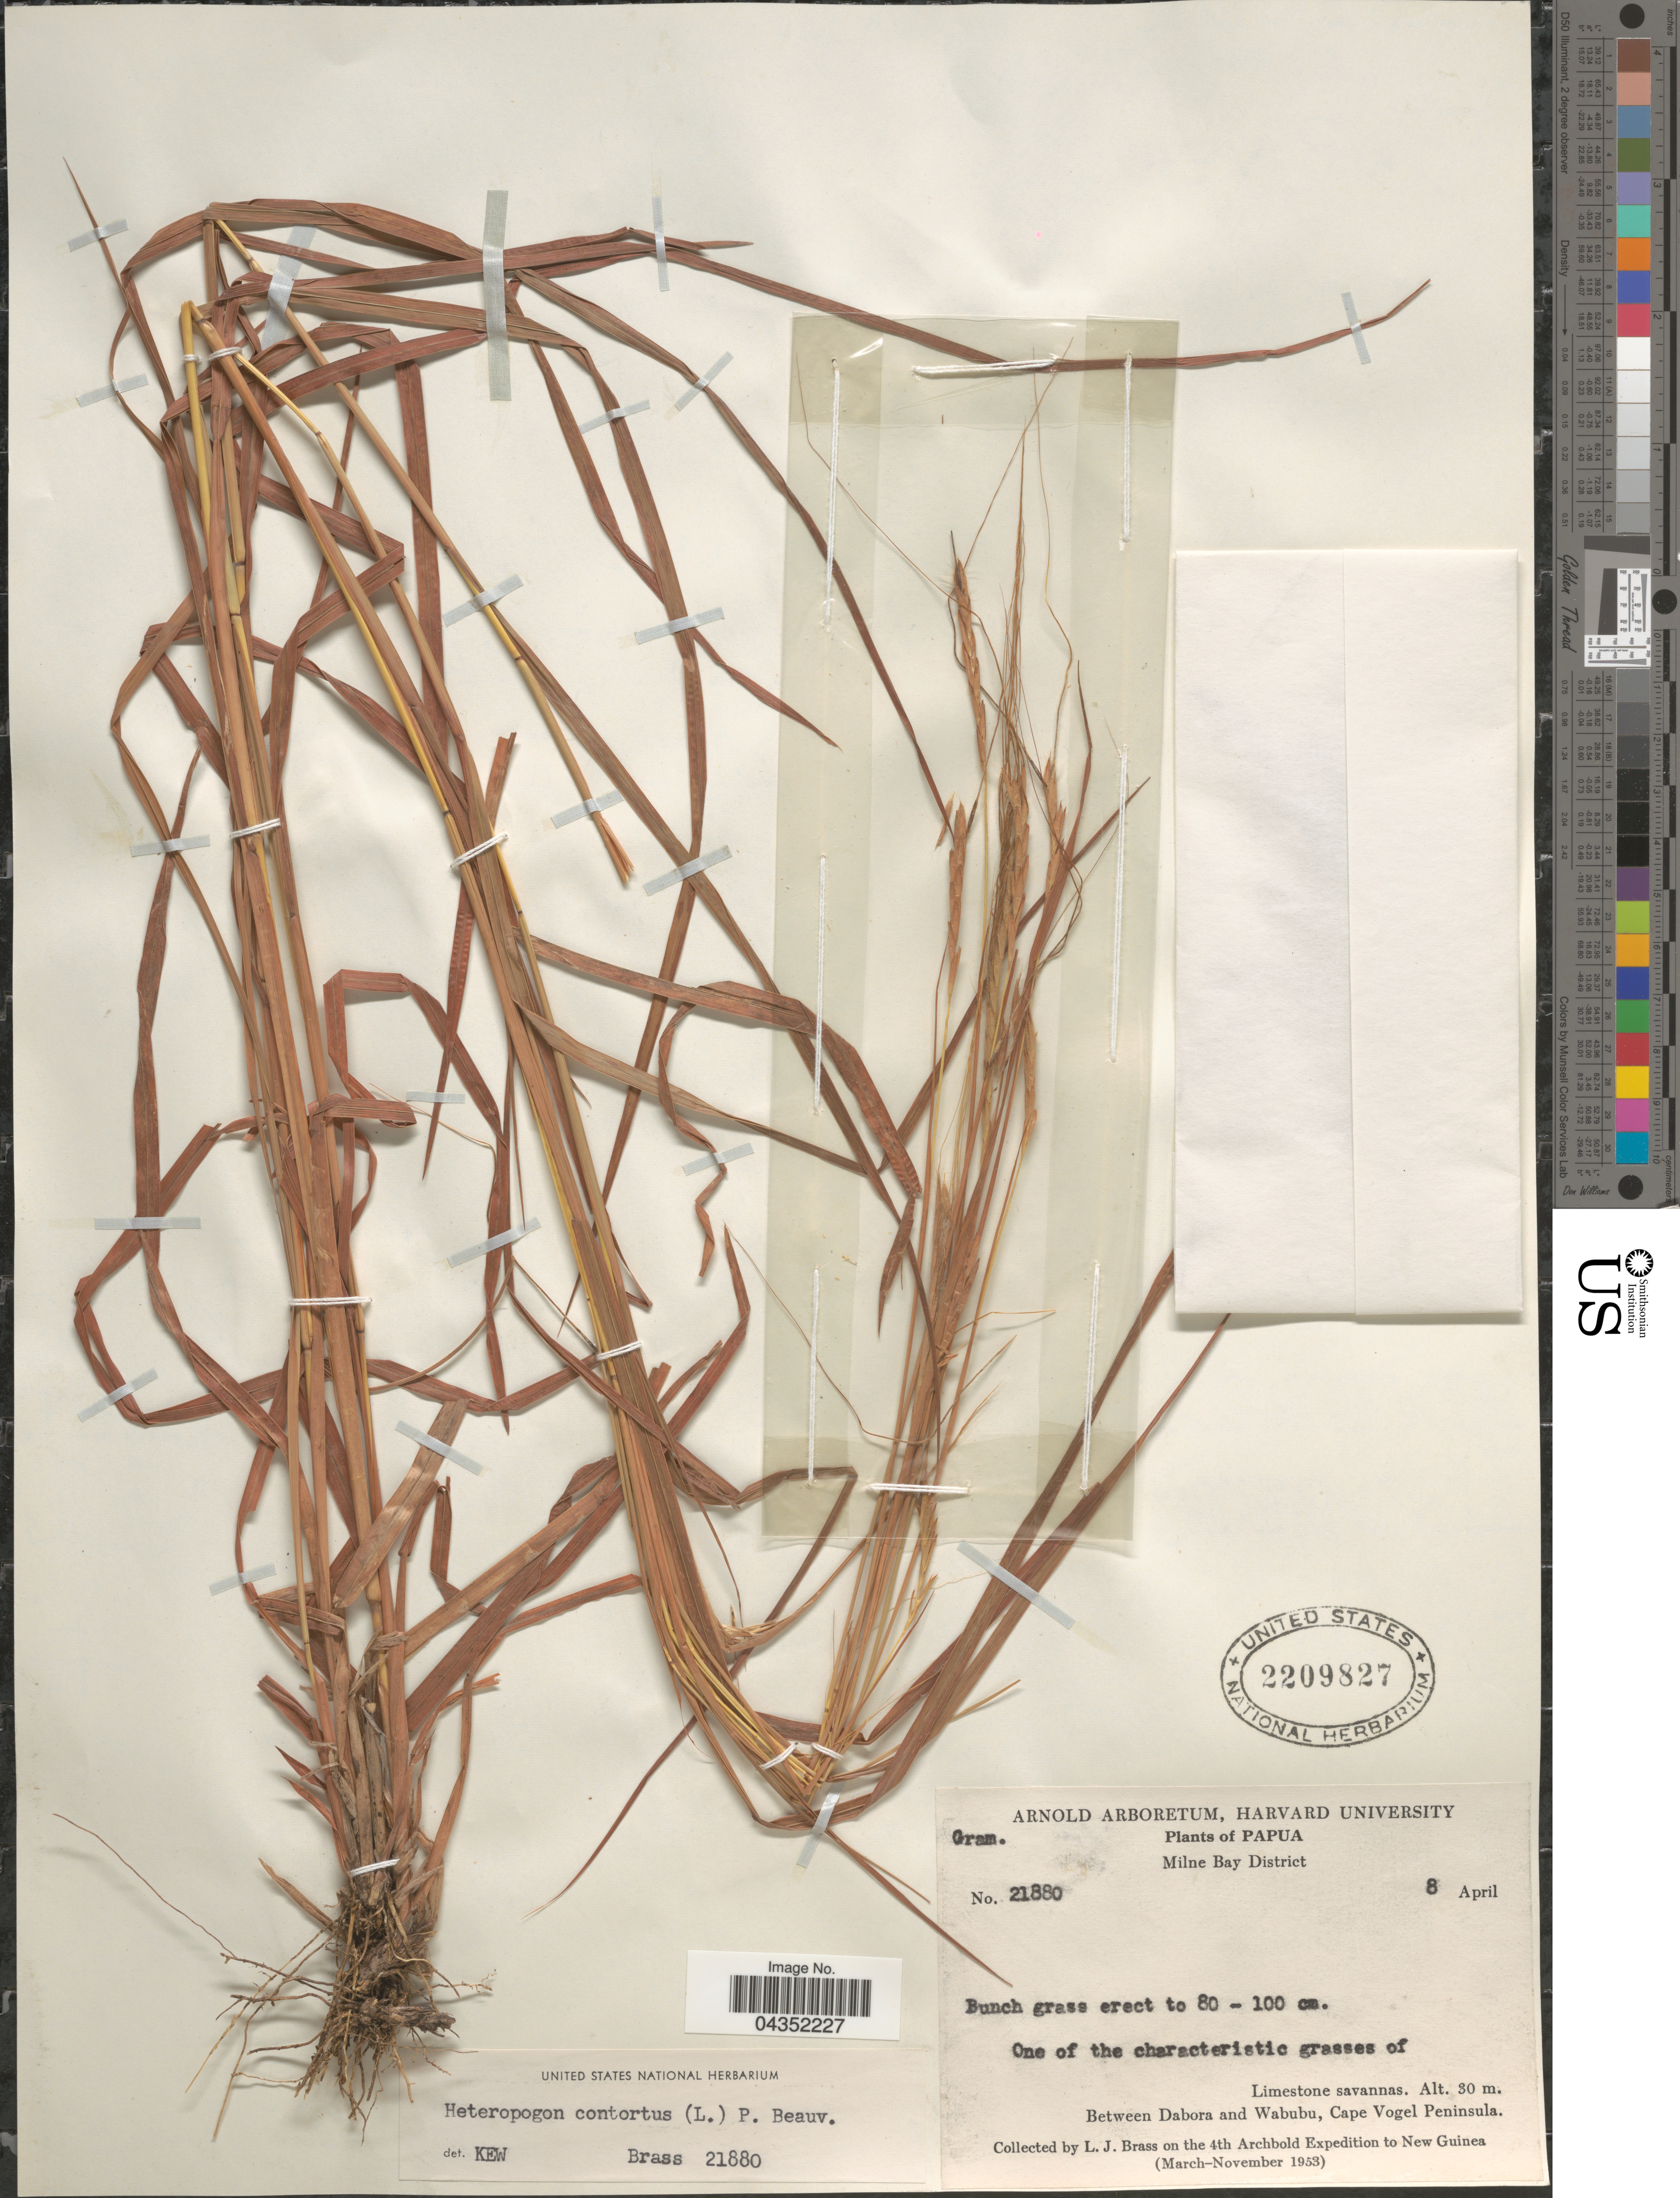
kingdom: Plantae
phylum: Tracheophyta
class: Liliopsida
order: Poales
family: Poaceae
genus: Heteropogon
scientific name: Heteropogon contortus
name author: (L.) P. Beauv. ex Roem. & Schult.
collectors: L. J. Brass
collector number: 21880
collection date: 1953-04-08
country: Papua New Guinea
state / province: Milne Bay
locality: Papua. Milne Bay District. Between Dabora and Wabubu, Cape Vogel Peninsula. The 4th Archbold Expedition to New Guinea.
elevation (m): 30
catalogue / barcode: US 2209827